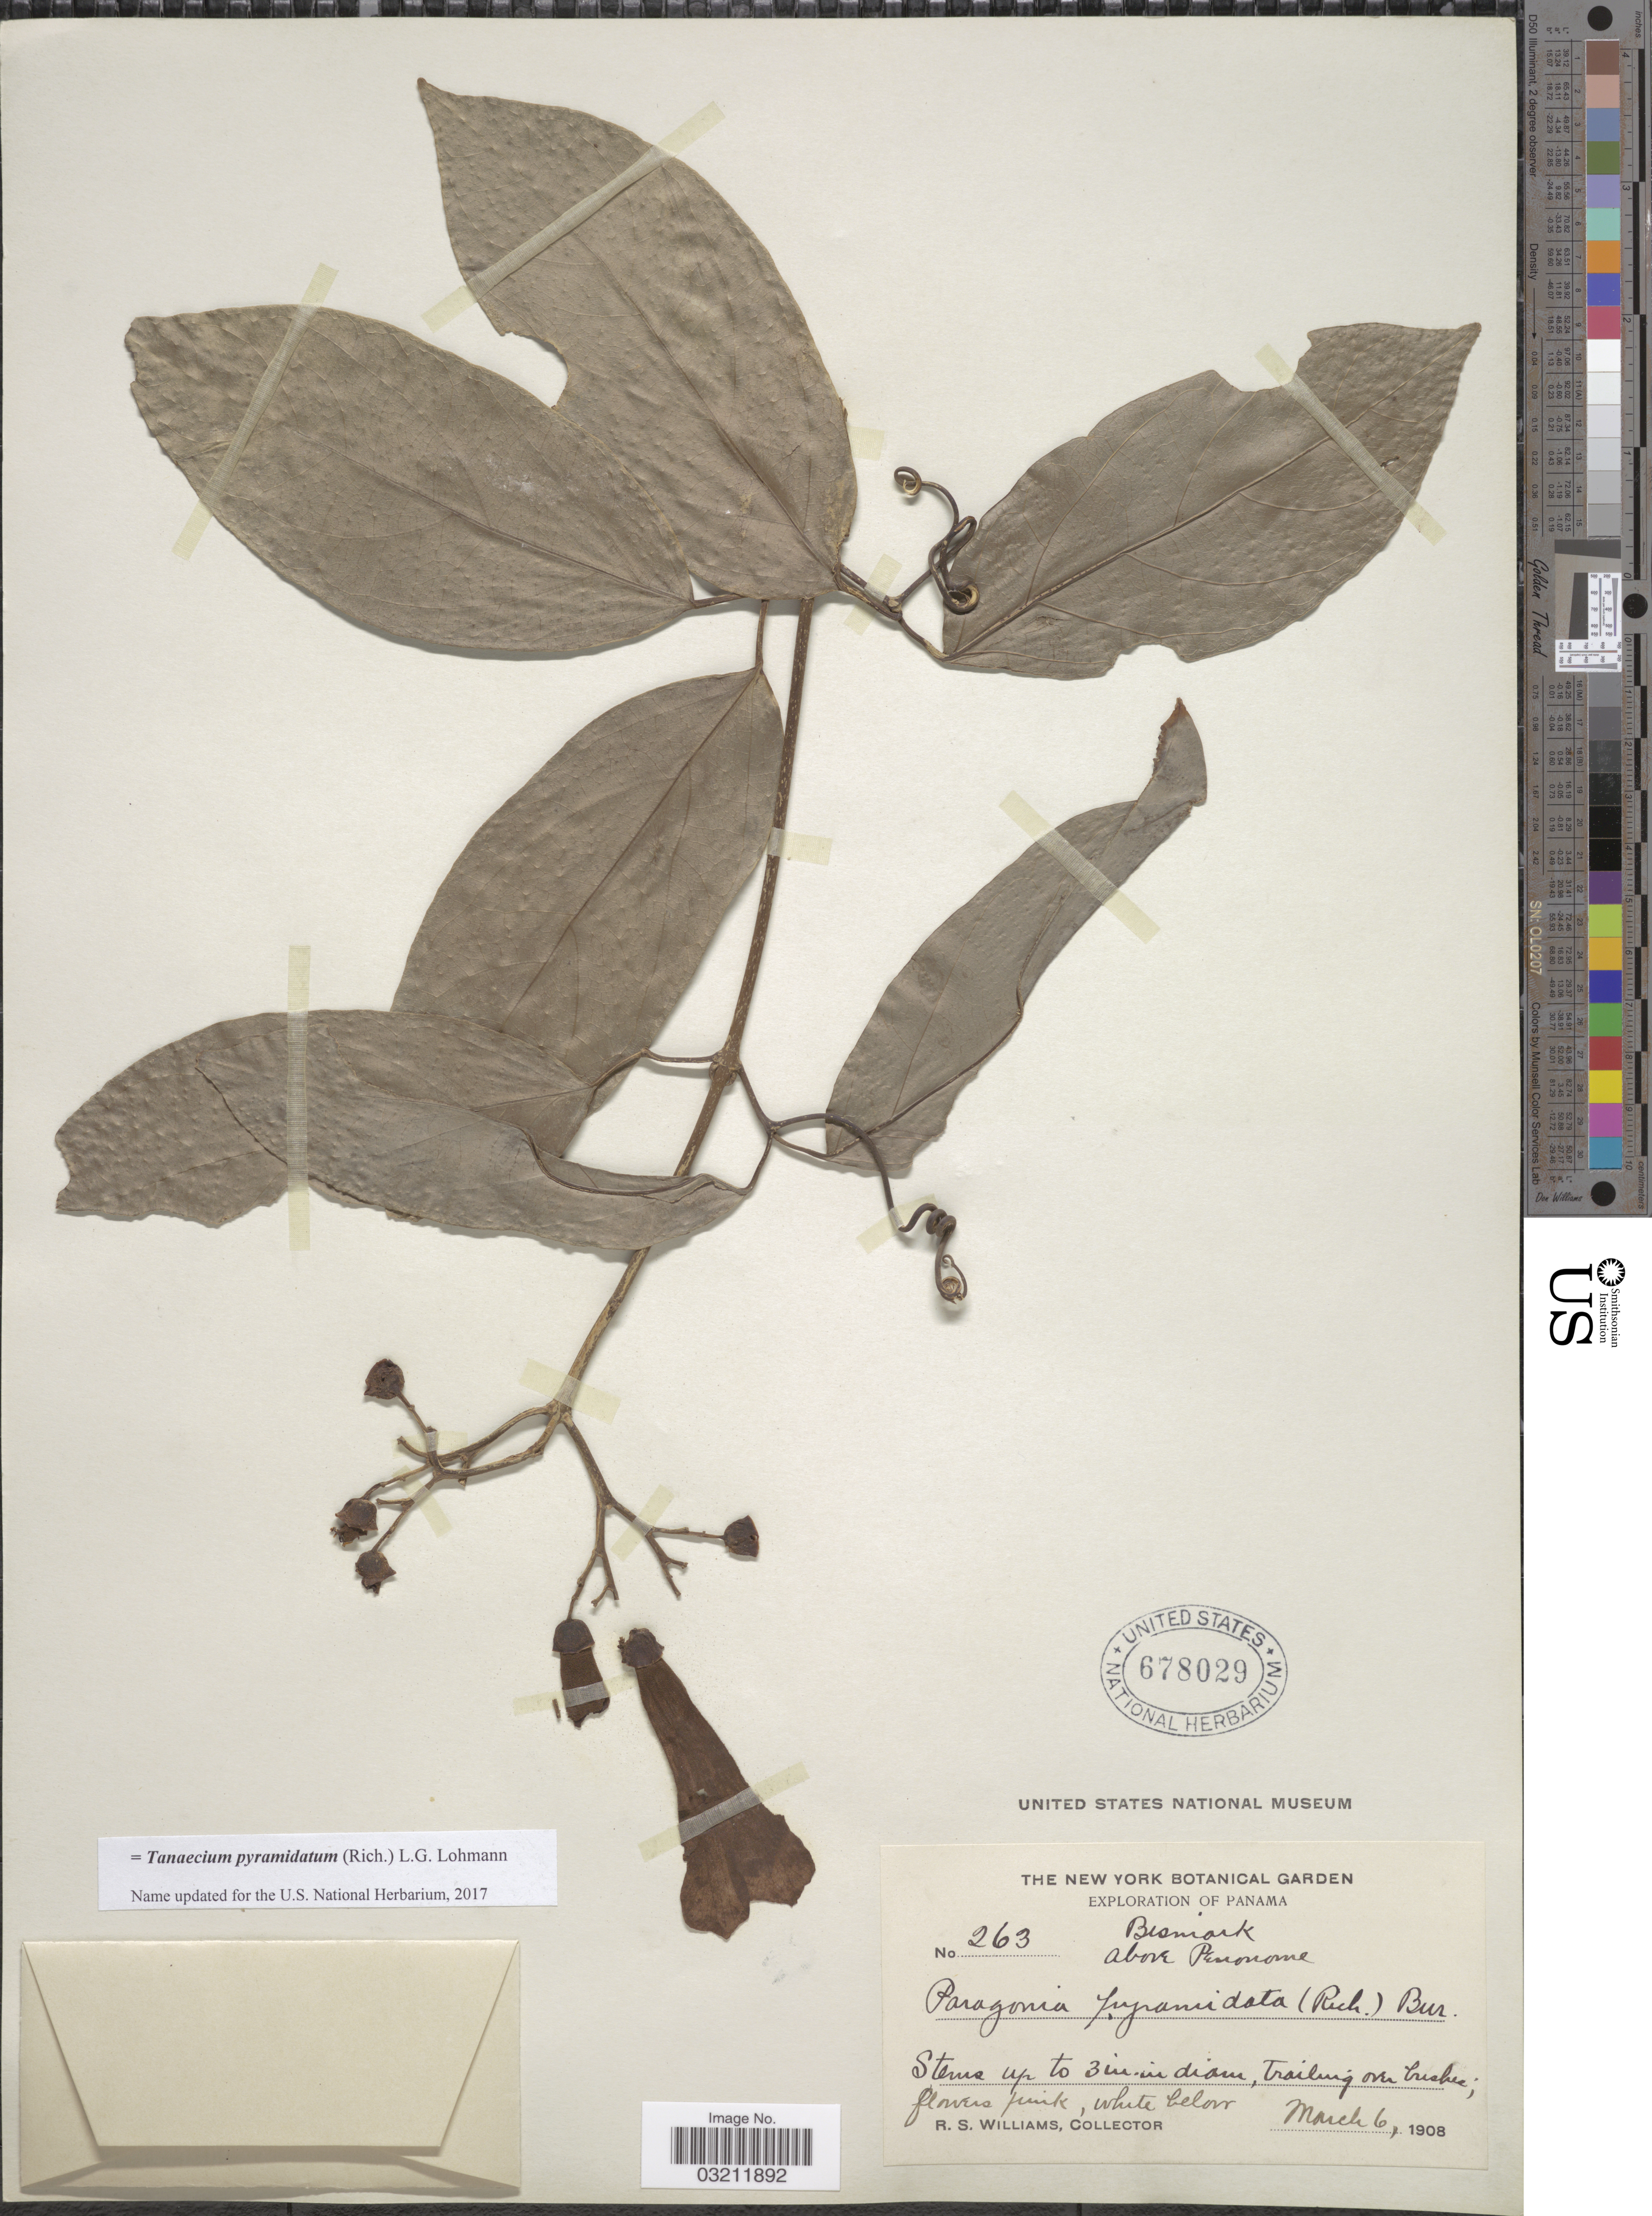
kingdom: Plantae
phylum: Tracheophyta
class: Magnoliopsida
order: Lamiales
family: Bignoniaceae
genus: Tanaecium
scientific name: Tanaecium pyramidatum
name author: (Rich.) L.G. Lohmann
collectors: R. S. Williams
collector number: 263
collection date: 1908-03-06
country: Panama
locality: Bismark, above Penonome.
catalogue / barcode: US 678029